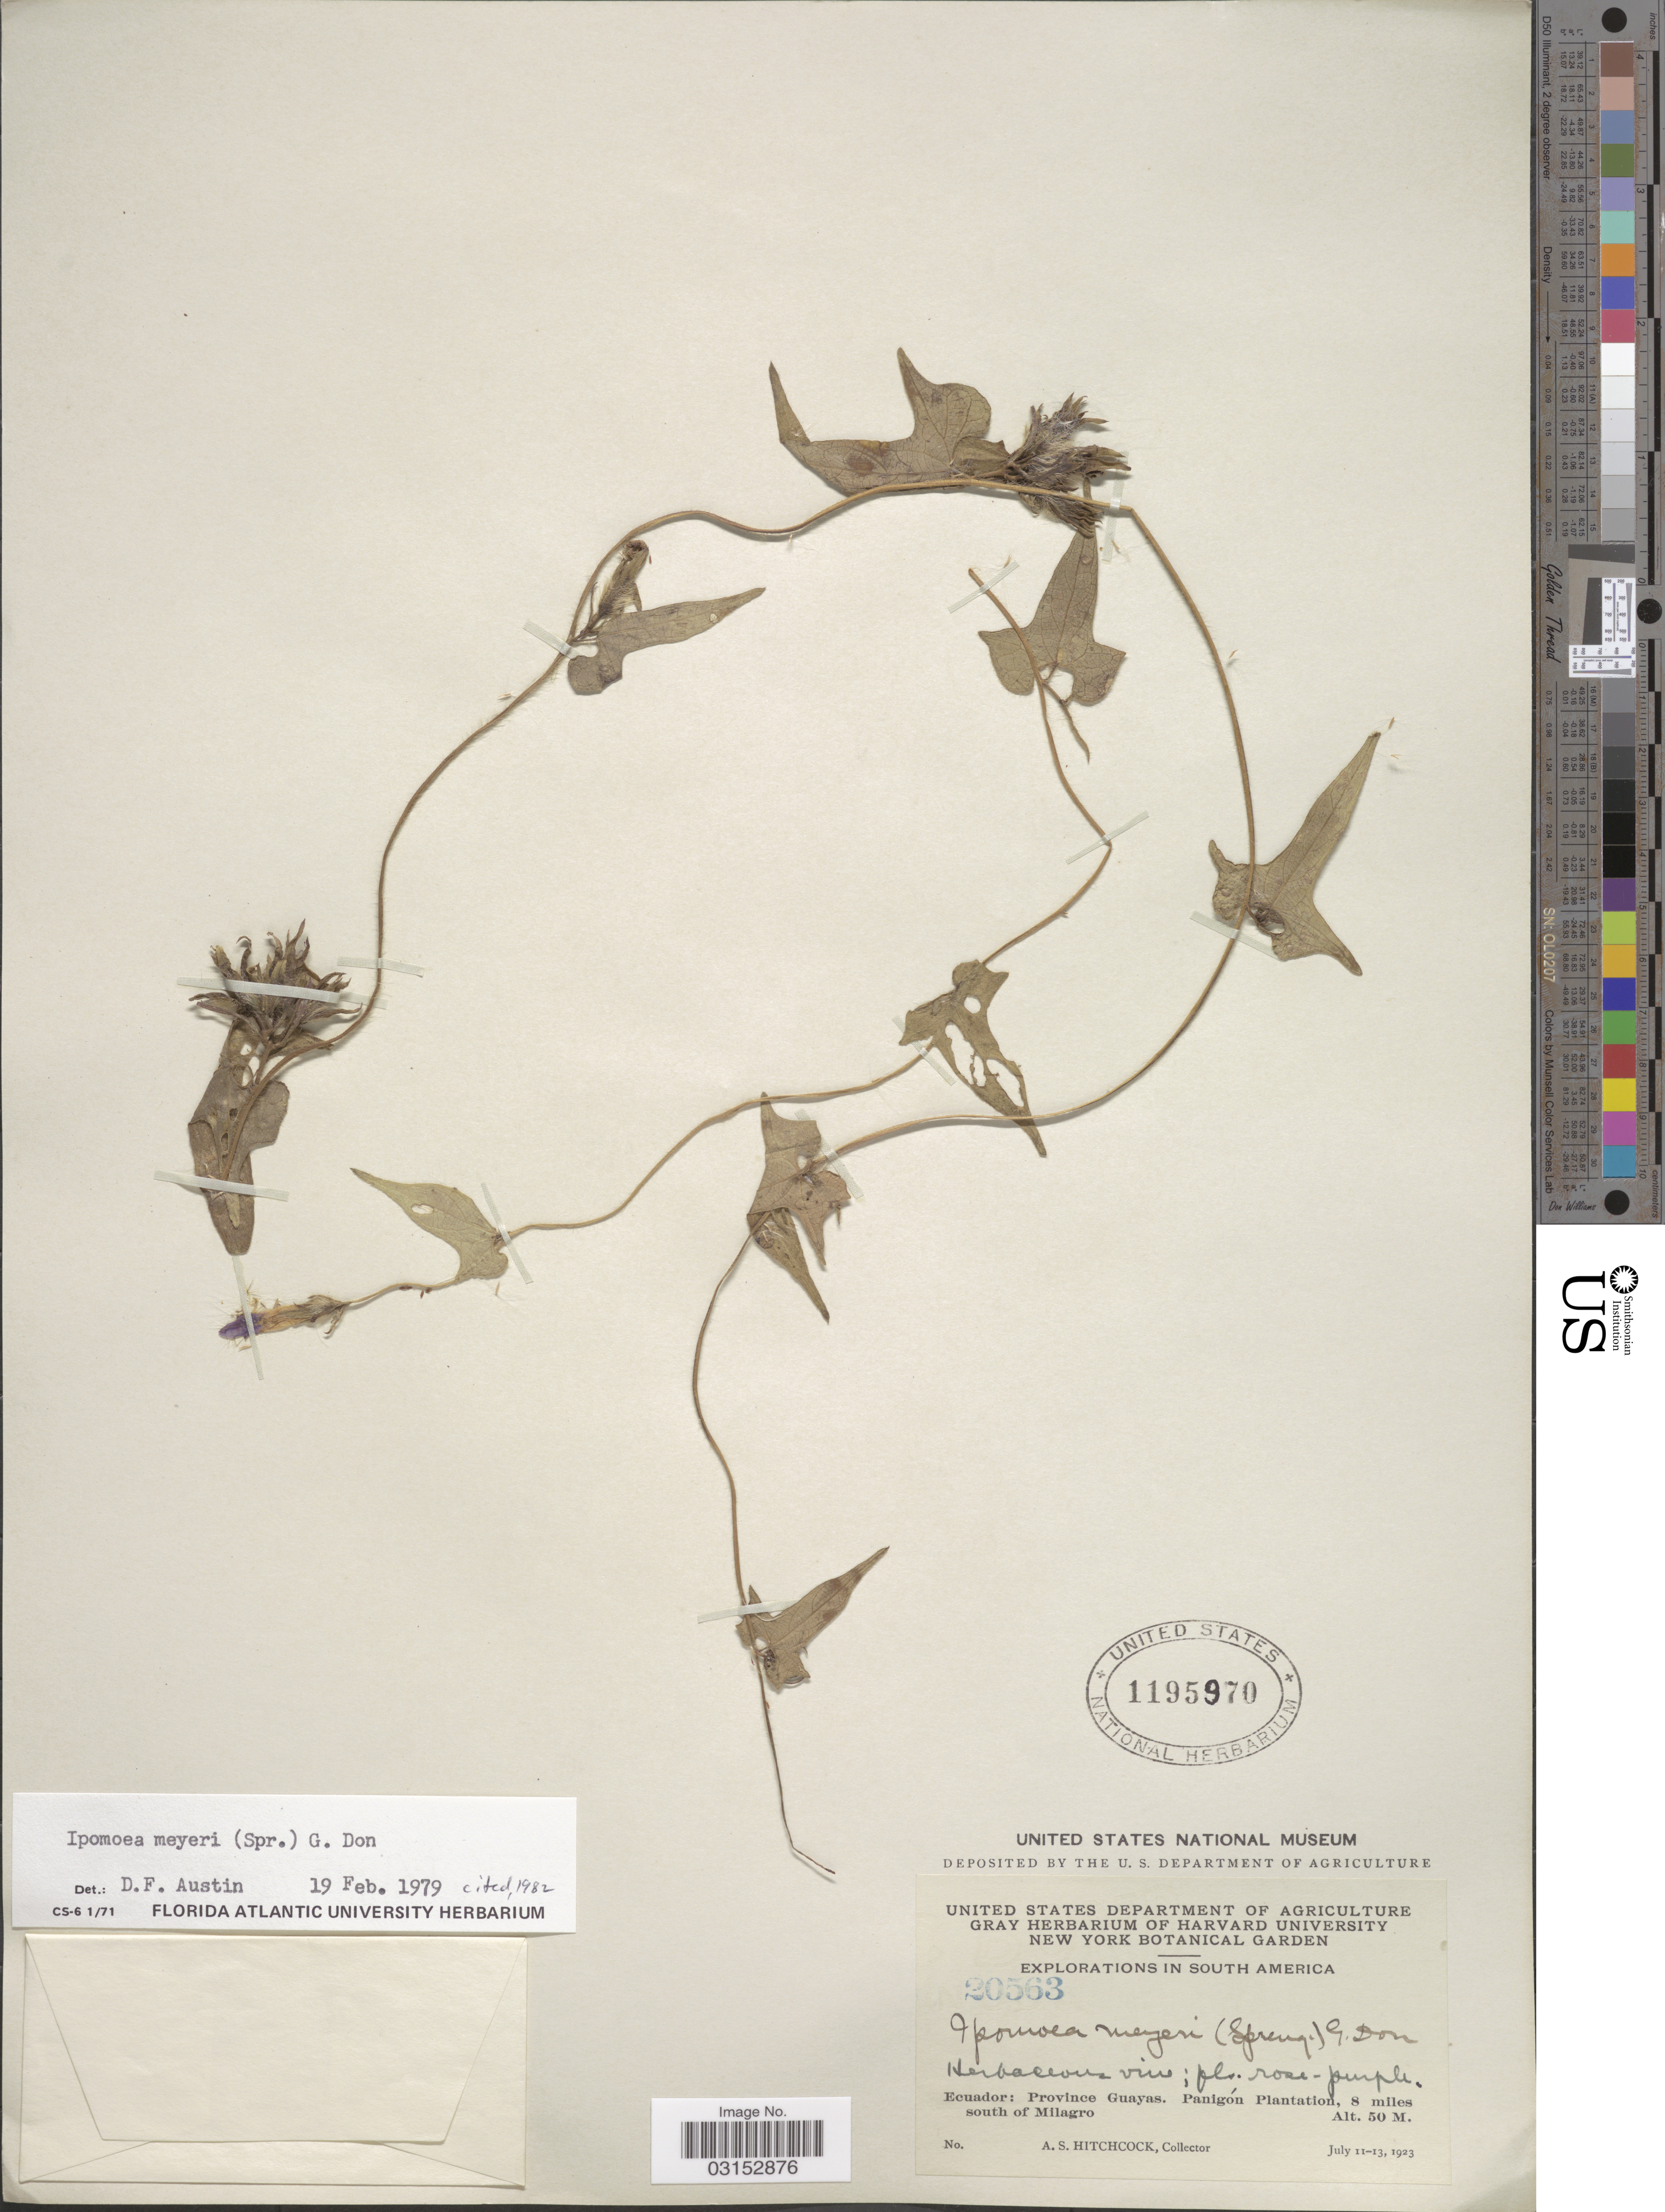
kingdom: Plantae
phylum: Tracheophyta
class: Magnoliopsida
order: Solanales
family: Convolvulaceae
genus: Ipomoea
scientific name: Ipomoea meyeri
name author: (Spreng.) G. Don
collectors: A. S. Hitchcock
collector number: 20563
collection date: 1923-07-11/1923-07-13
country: Ecuador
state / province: Guayas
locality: Panigón Plantation, 8 miles south of Milagro.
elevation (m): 50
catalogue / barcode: US 1195970